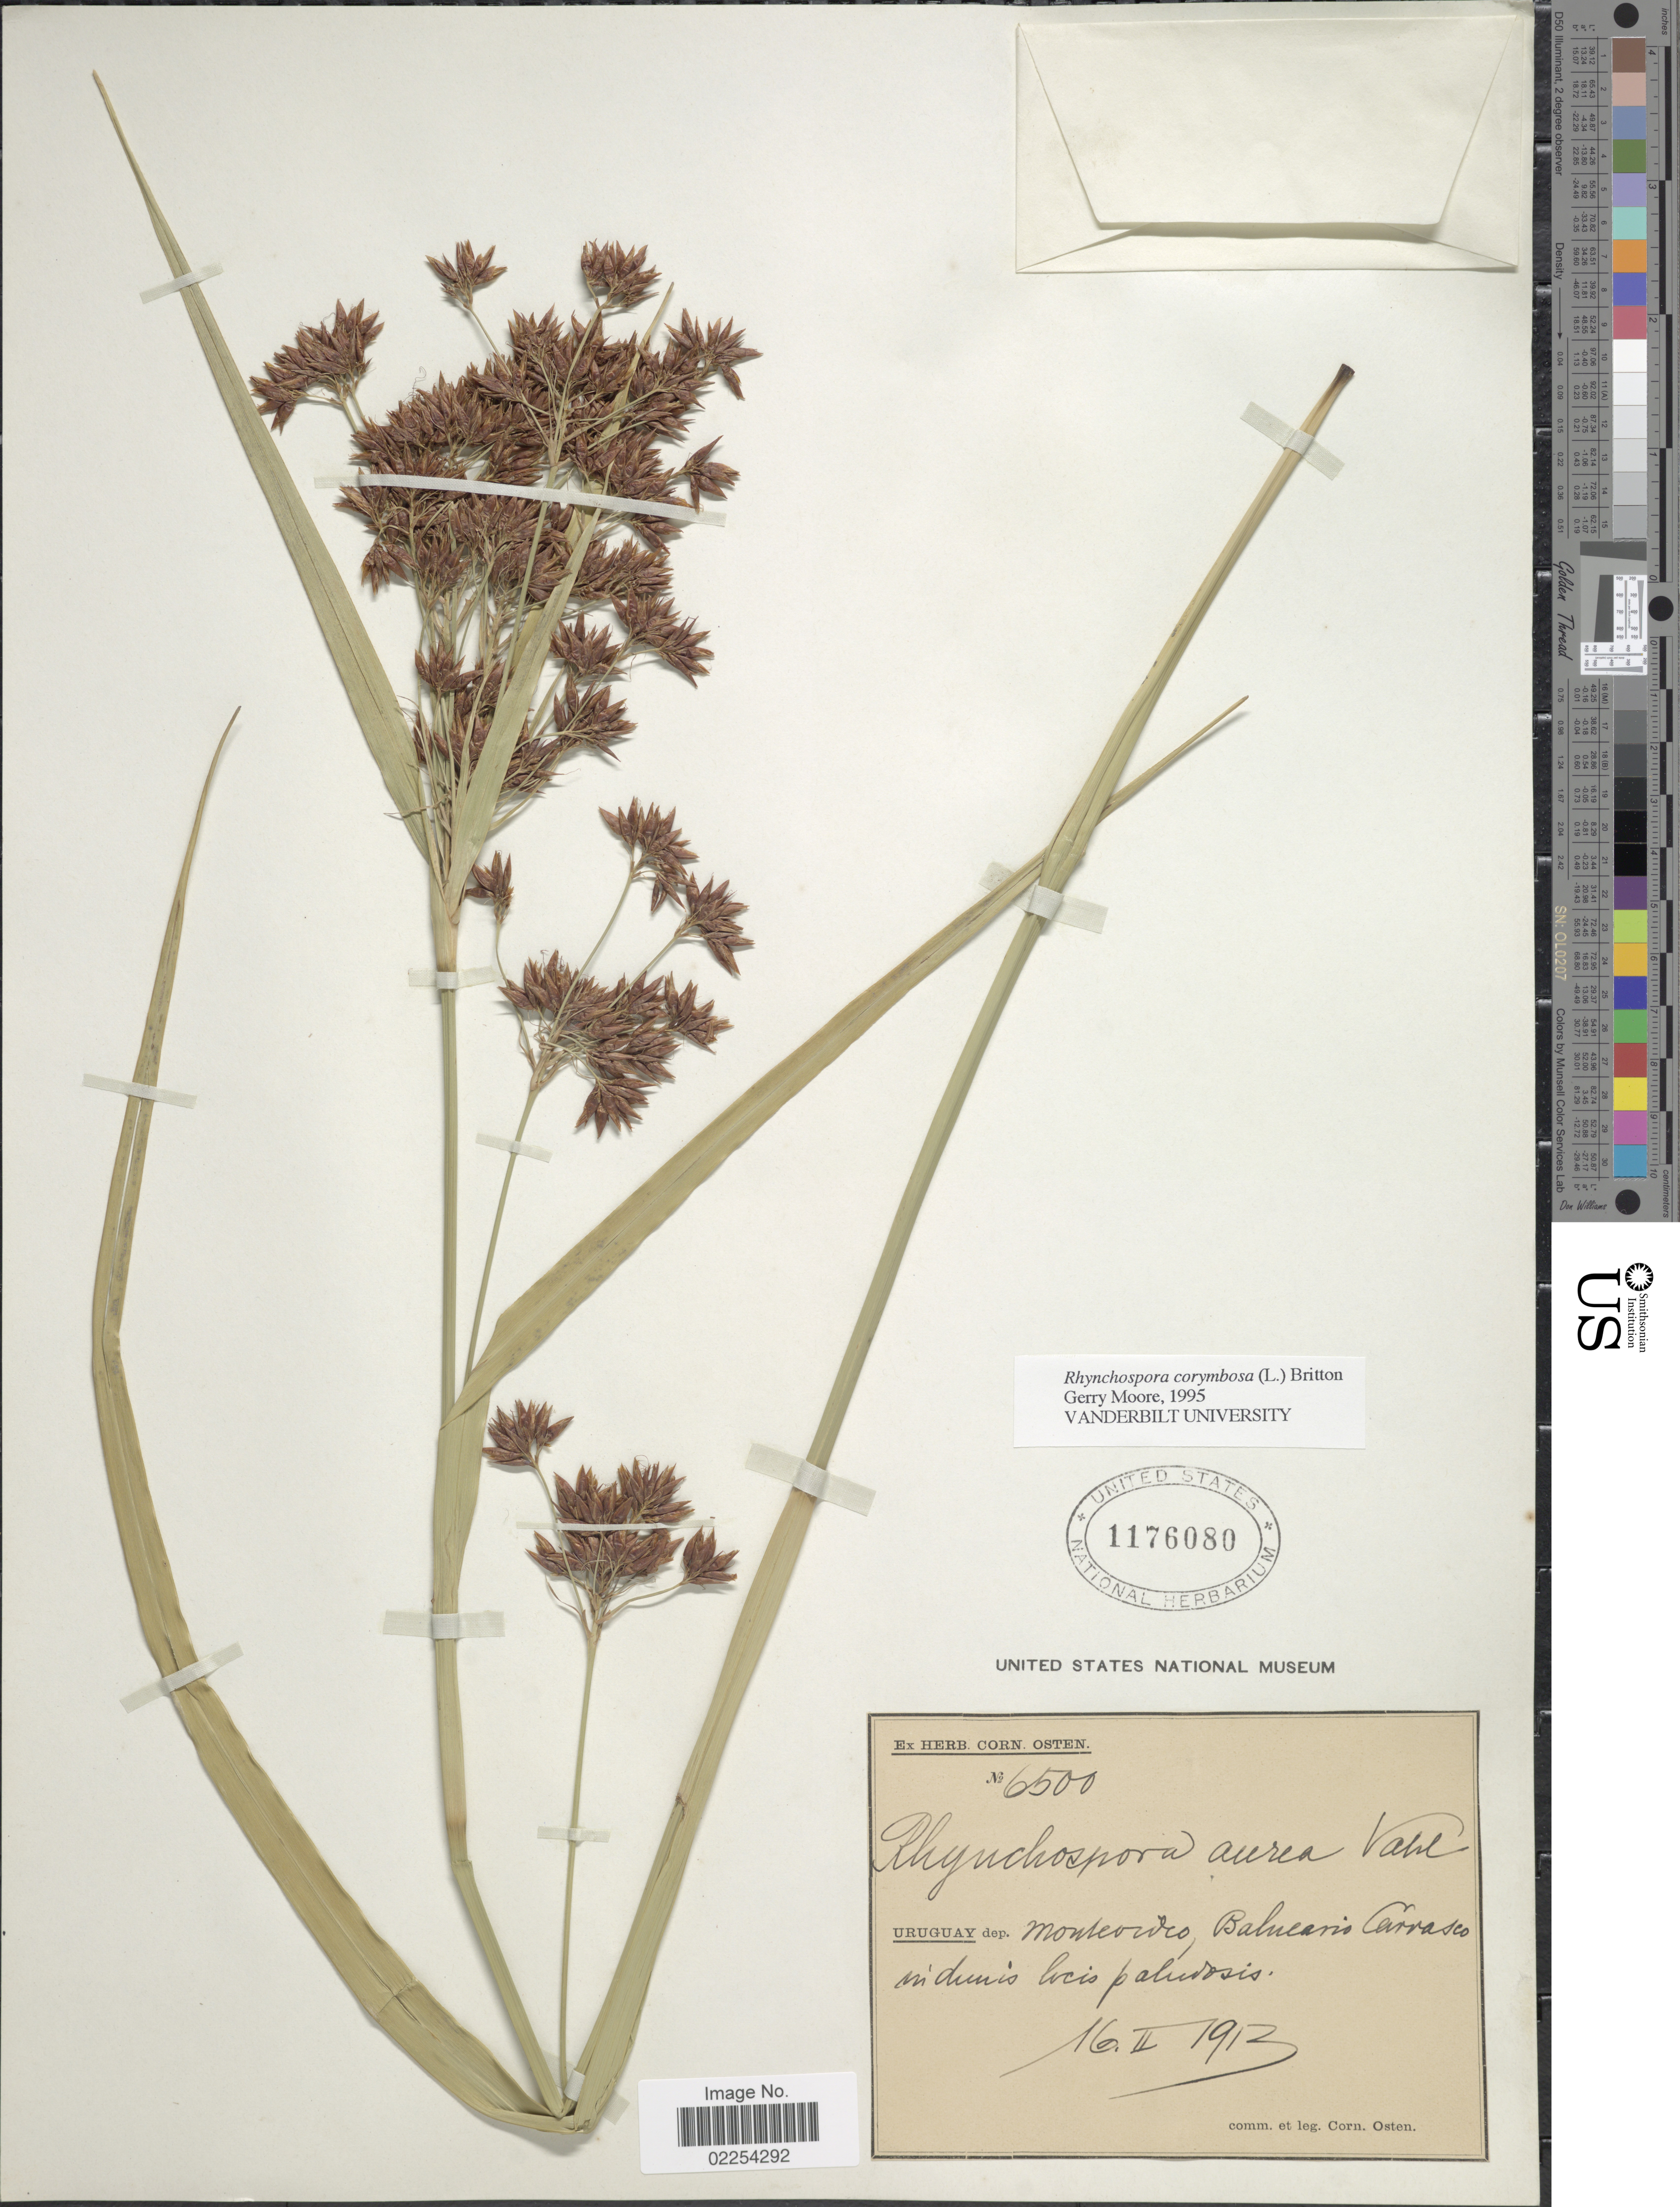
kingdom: Plantae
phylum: Tracheophyta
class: Liliopsida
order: Poales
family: Cyperaceae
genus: Rhynchospora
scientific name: Rhynchospora corymbosa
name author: (L.) Britton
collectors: C. Osten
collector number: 6500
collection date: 1912-02-16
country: Uruguay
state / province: Montevideo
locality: Uruguay dep., Montevideo Balneario Carrasco in dunis locis paludosis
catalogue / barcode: US 1176080